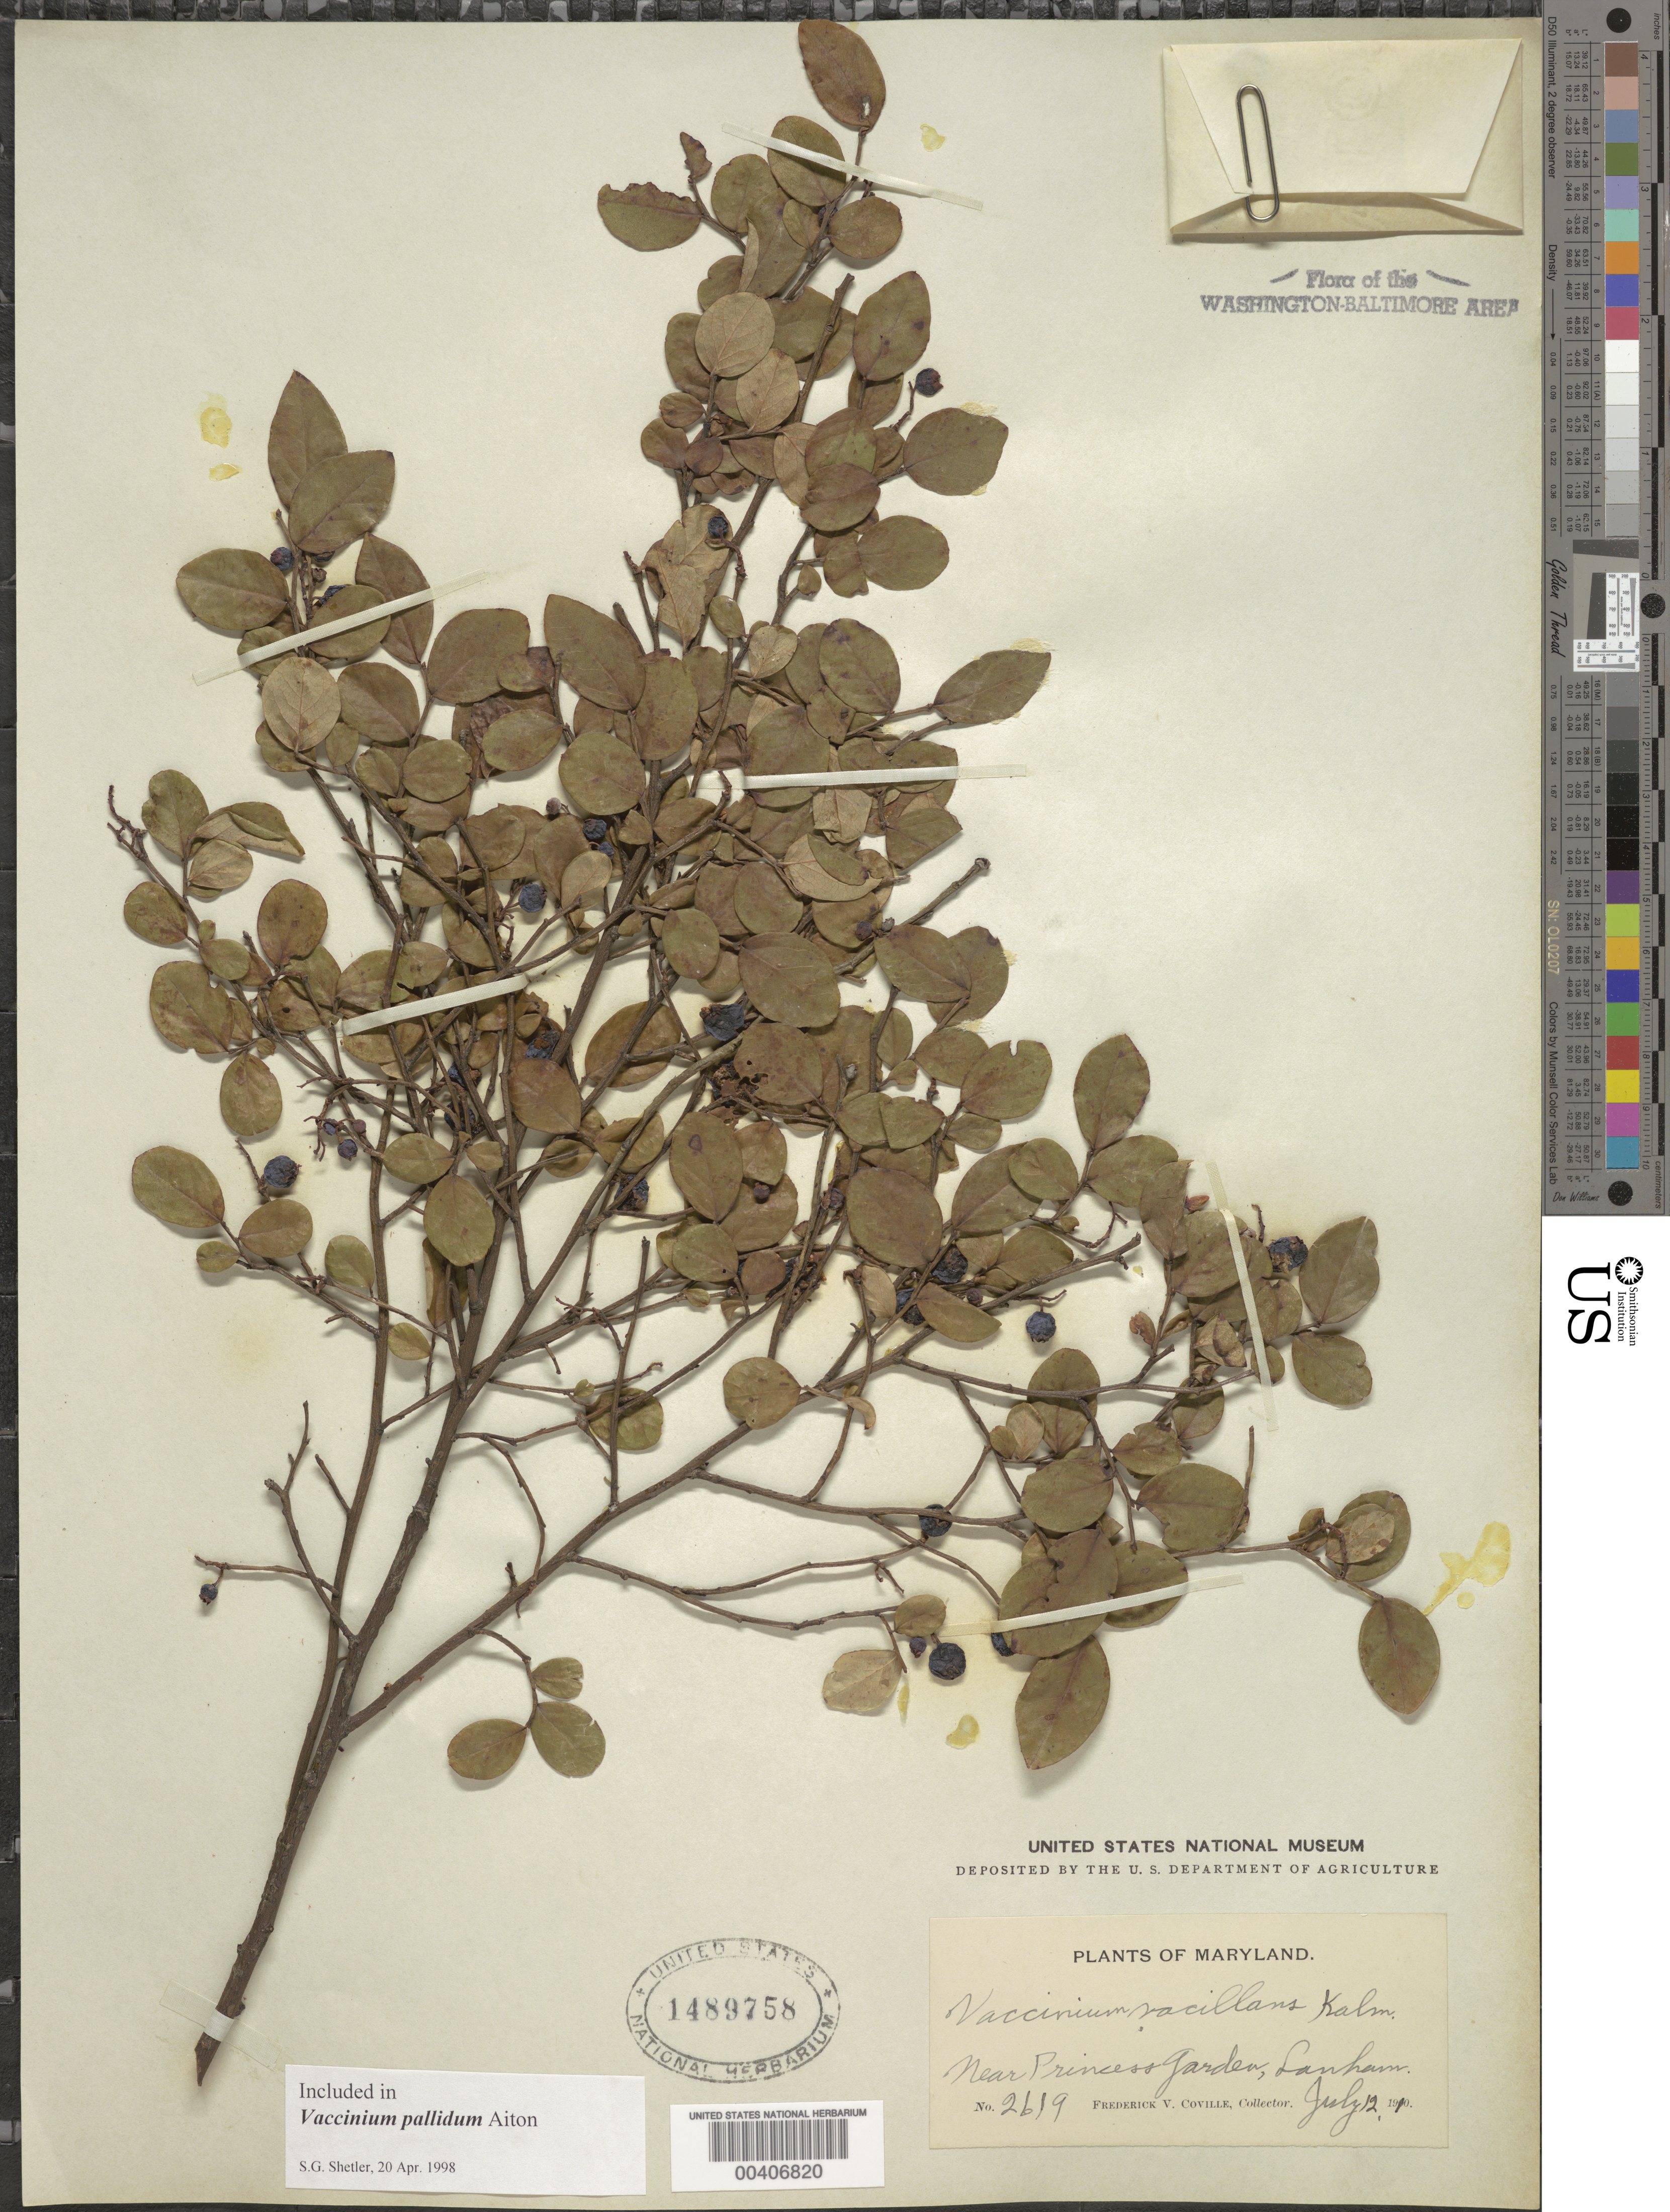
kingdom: Plantae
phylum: Tracheophyta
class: Magnoliopsida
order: Ericales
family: Ericaceae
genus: Vaccinium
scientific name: Vaccinium pallidum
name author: Aiton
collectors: F. V. Coville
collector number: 2619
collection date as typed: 12 Jul 1910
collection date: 1910-07-12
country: United States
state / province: Maryland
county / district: Prince George's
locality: Princess Garden vicinity, Lanham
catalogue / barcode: US 1489758